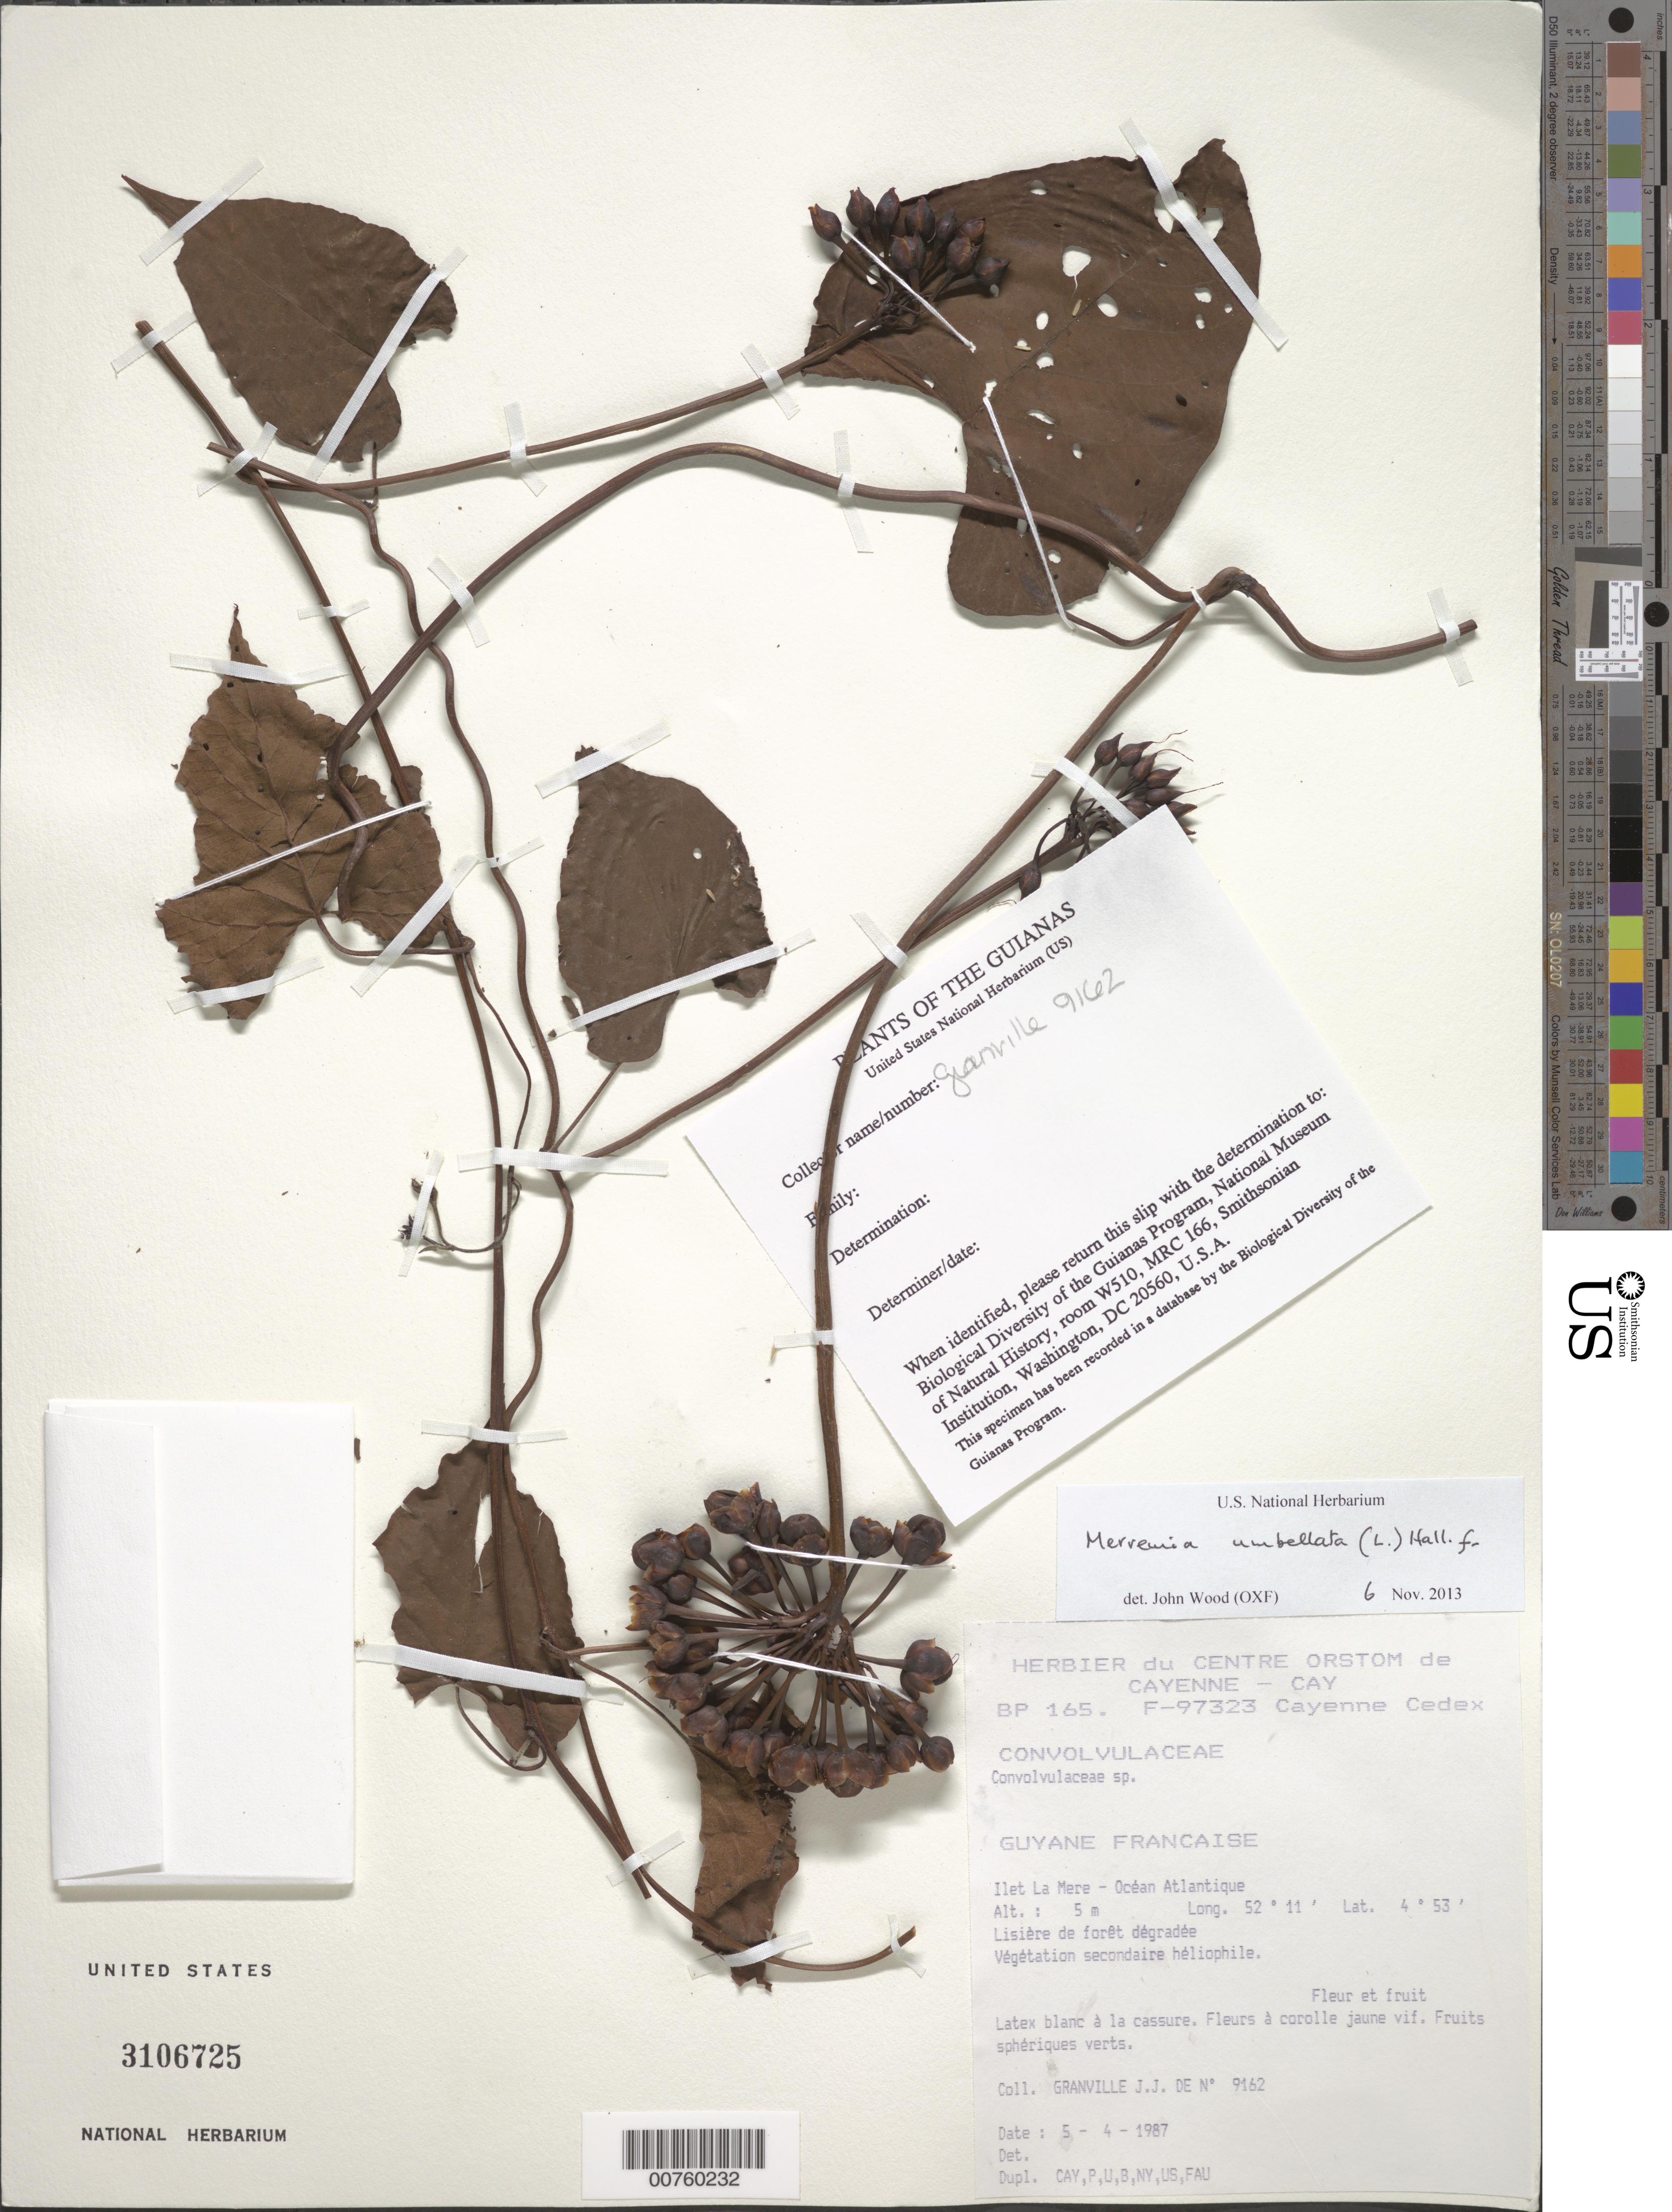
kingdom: Plantae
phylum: Tracheophyta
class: Magnoliopsida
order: Solanales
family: Convolvulaceae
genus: Camonea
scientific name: Camonea umbellata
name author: (L.) A. R. Simões & Staples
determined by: Strong, Mark T., (BOT), Smithsonian Institution - National Museum of Natural History (UNITED STATES)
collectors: J.-J. de Granville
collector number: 9162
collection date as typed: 5-Apr-87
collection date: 1987-04-05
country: French Guiana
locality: Ilet la Mère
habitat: Lisière de forest degradee; vegetatin secondaire heliophile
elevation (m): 5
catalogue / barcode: US 3106725